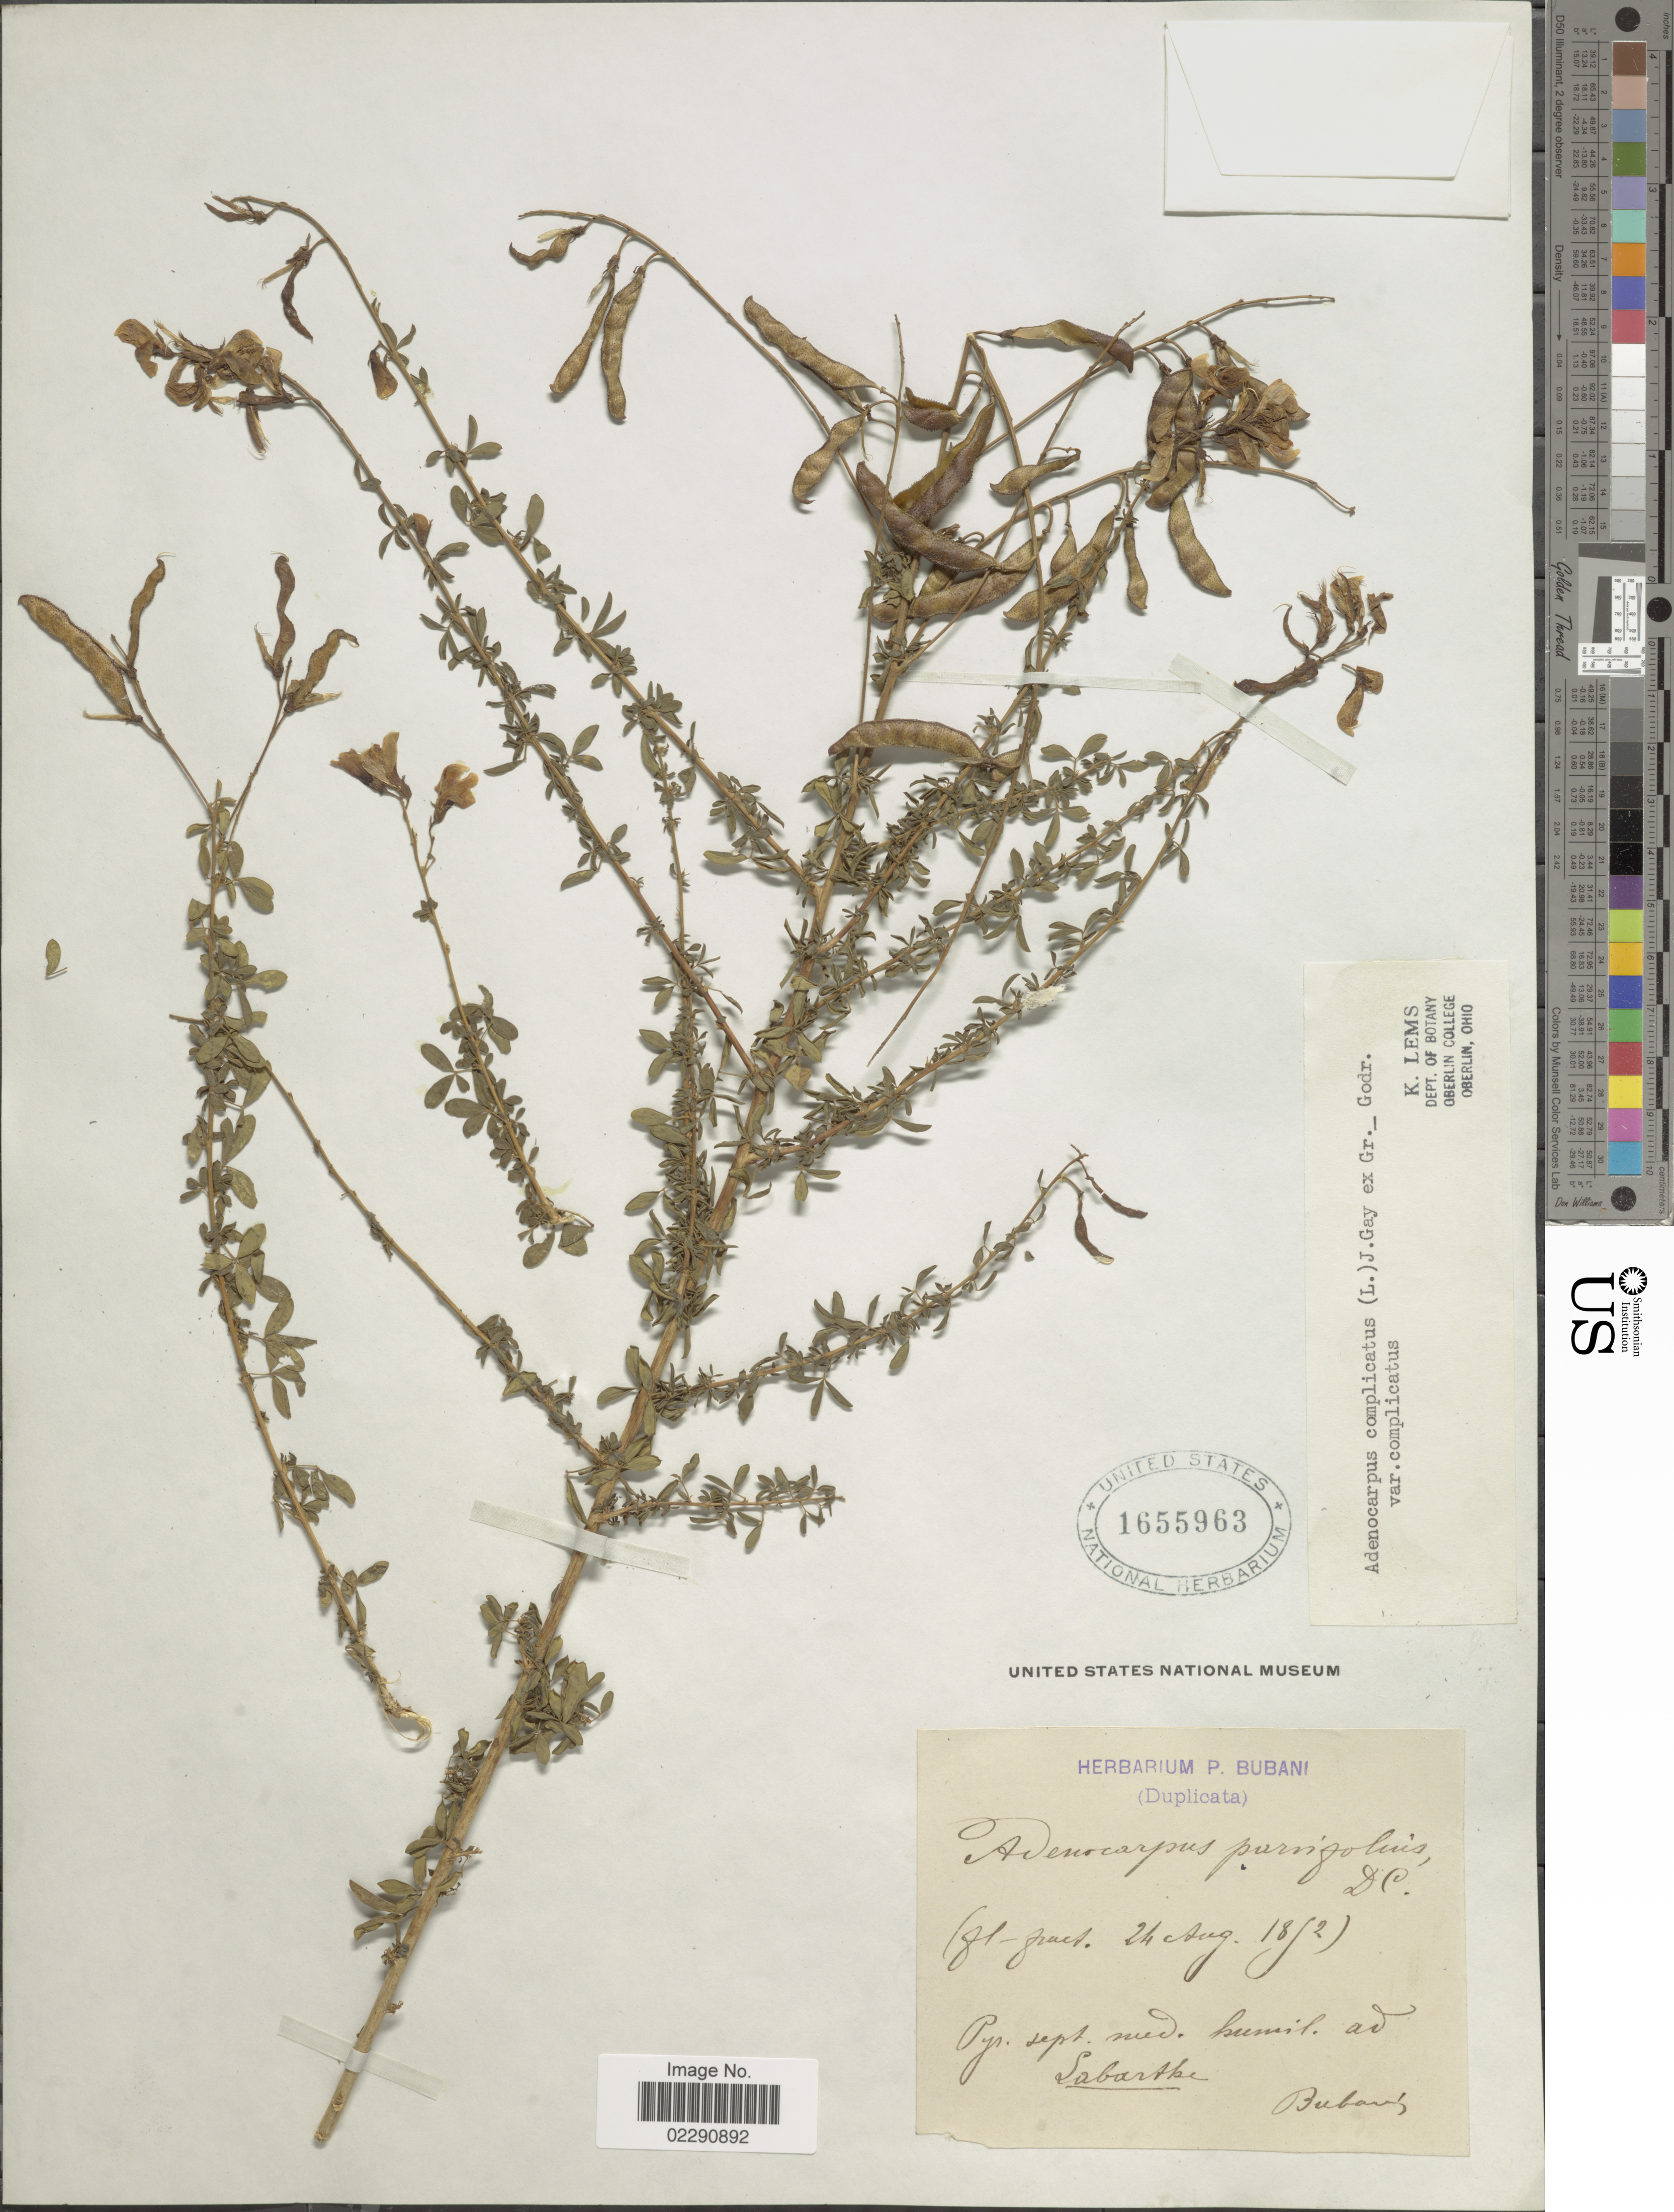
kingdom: Plantae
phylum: Tracheophyta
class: Magnoliopsida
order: Fabales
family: Fabaceae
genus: Adenocarpus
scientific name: Adenocarpus complicatus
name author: J. Gay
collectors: P. Bubani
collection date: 1892-08-24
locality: Pyr. sept. med. humid ad Sabarthe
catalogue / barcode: US 1655963